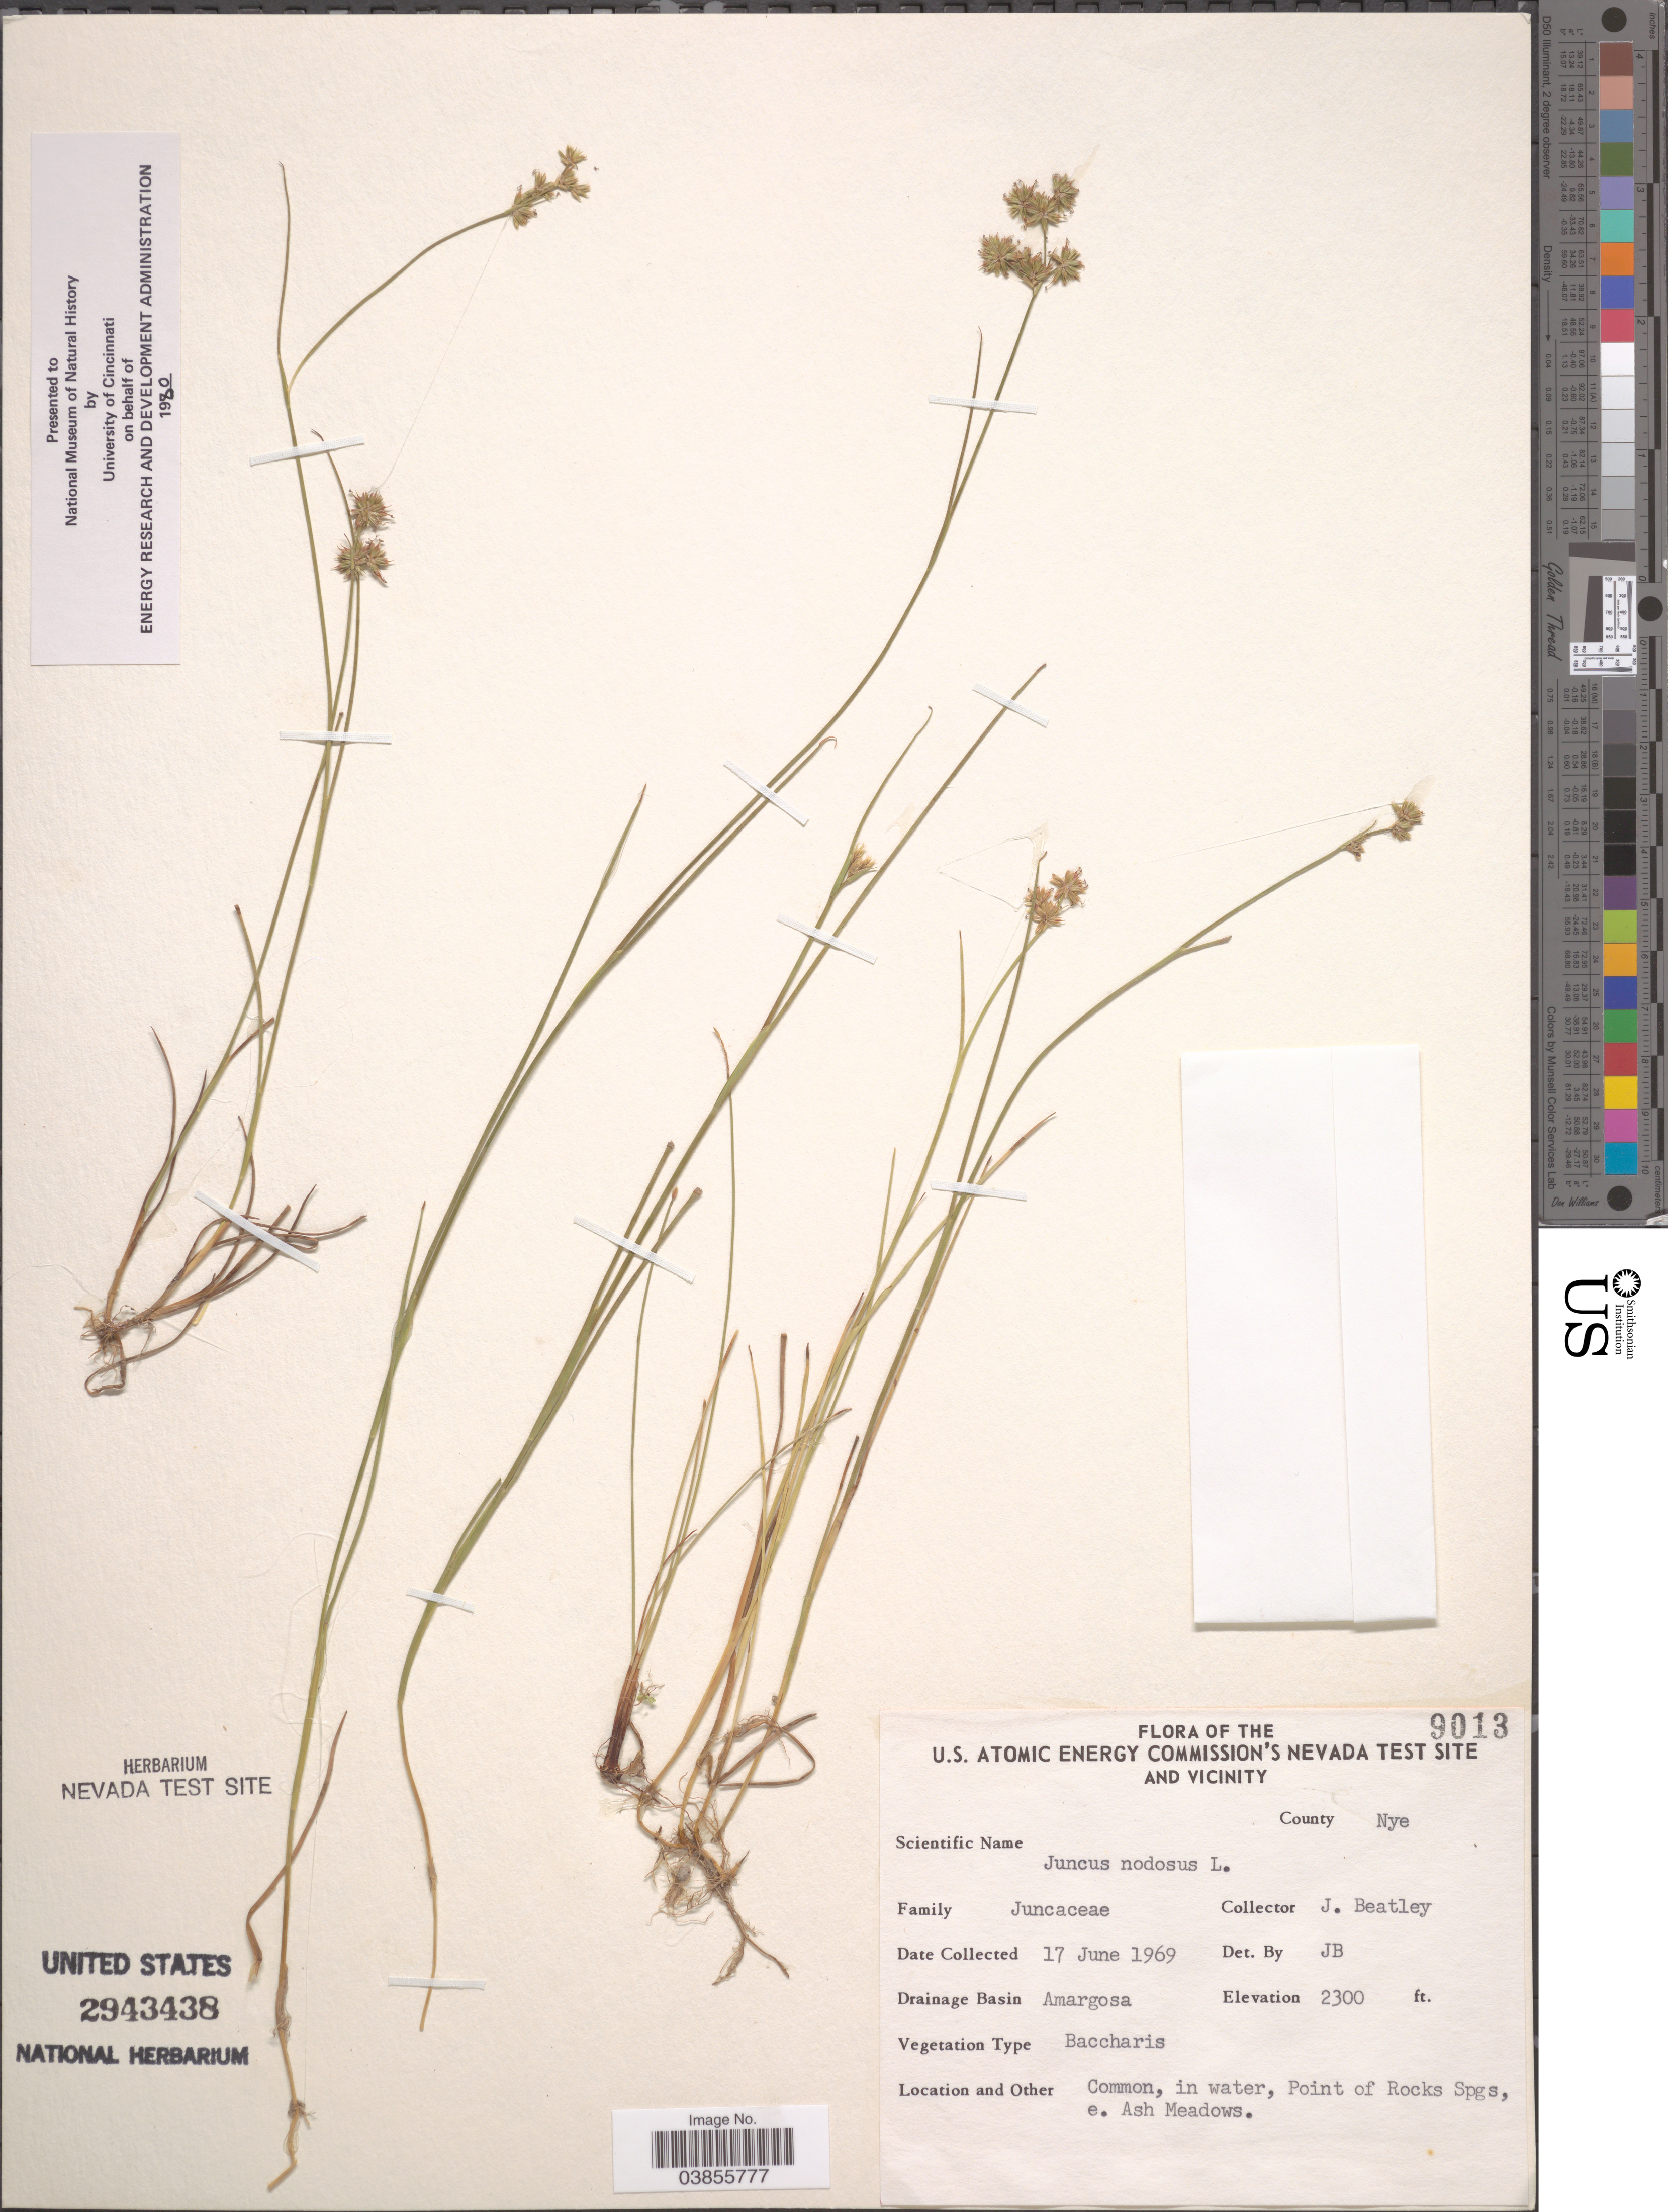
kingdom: Plantae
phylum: Tracheophyta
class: Liliopsida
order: Poales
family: Juncaceae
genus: Juncus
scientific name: Juncus nodosus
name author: L.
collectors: J. C. Beatley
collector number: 9013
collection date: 1969-06-17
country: United States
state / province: Nevada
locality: U.S. Atomic Energy Commission's Nevada Test Site and vicinity. County Nye. Drainage Basin Amargosa. Point of Rocks Spgs, e. Ash Meadows.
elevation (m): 701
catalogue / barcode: US 2943438